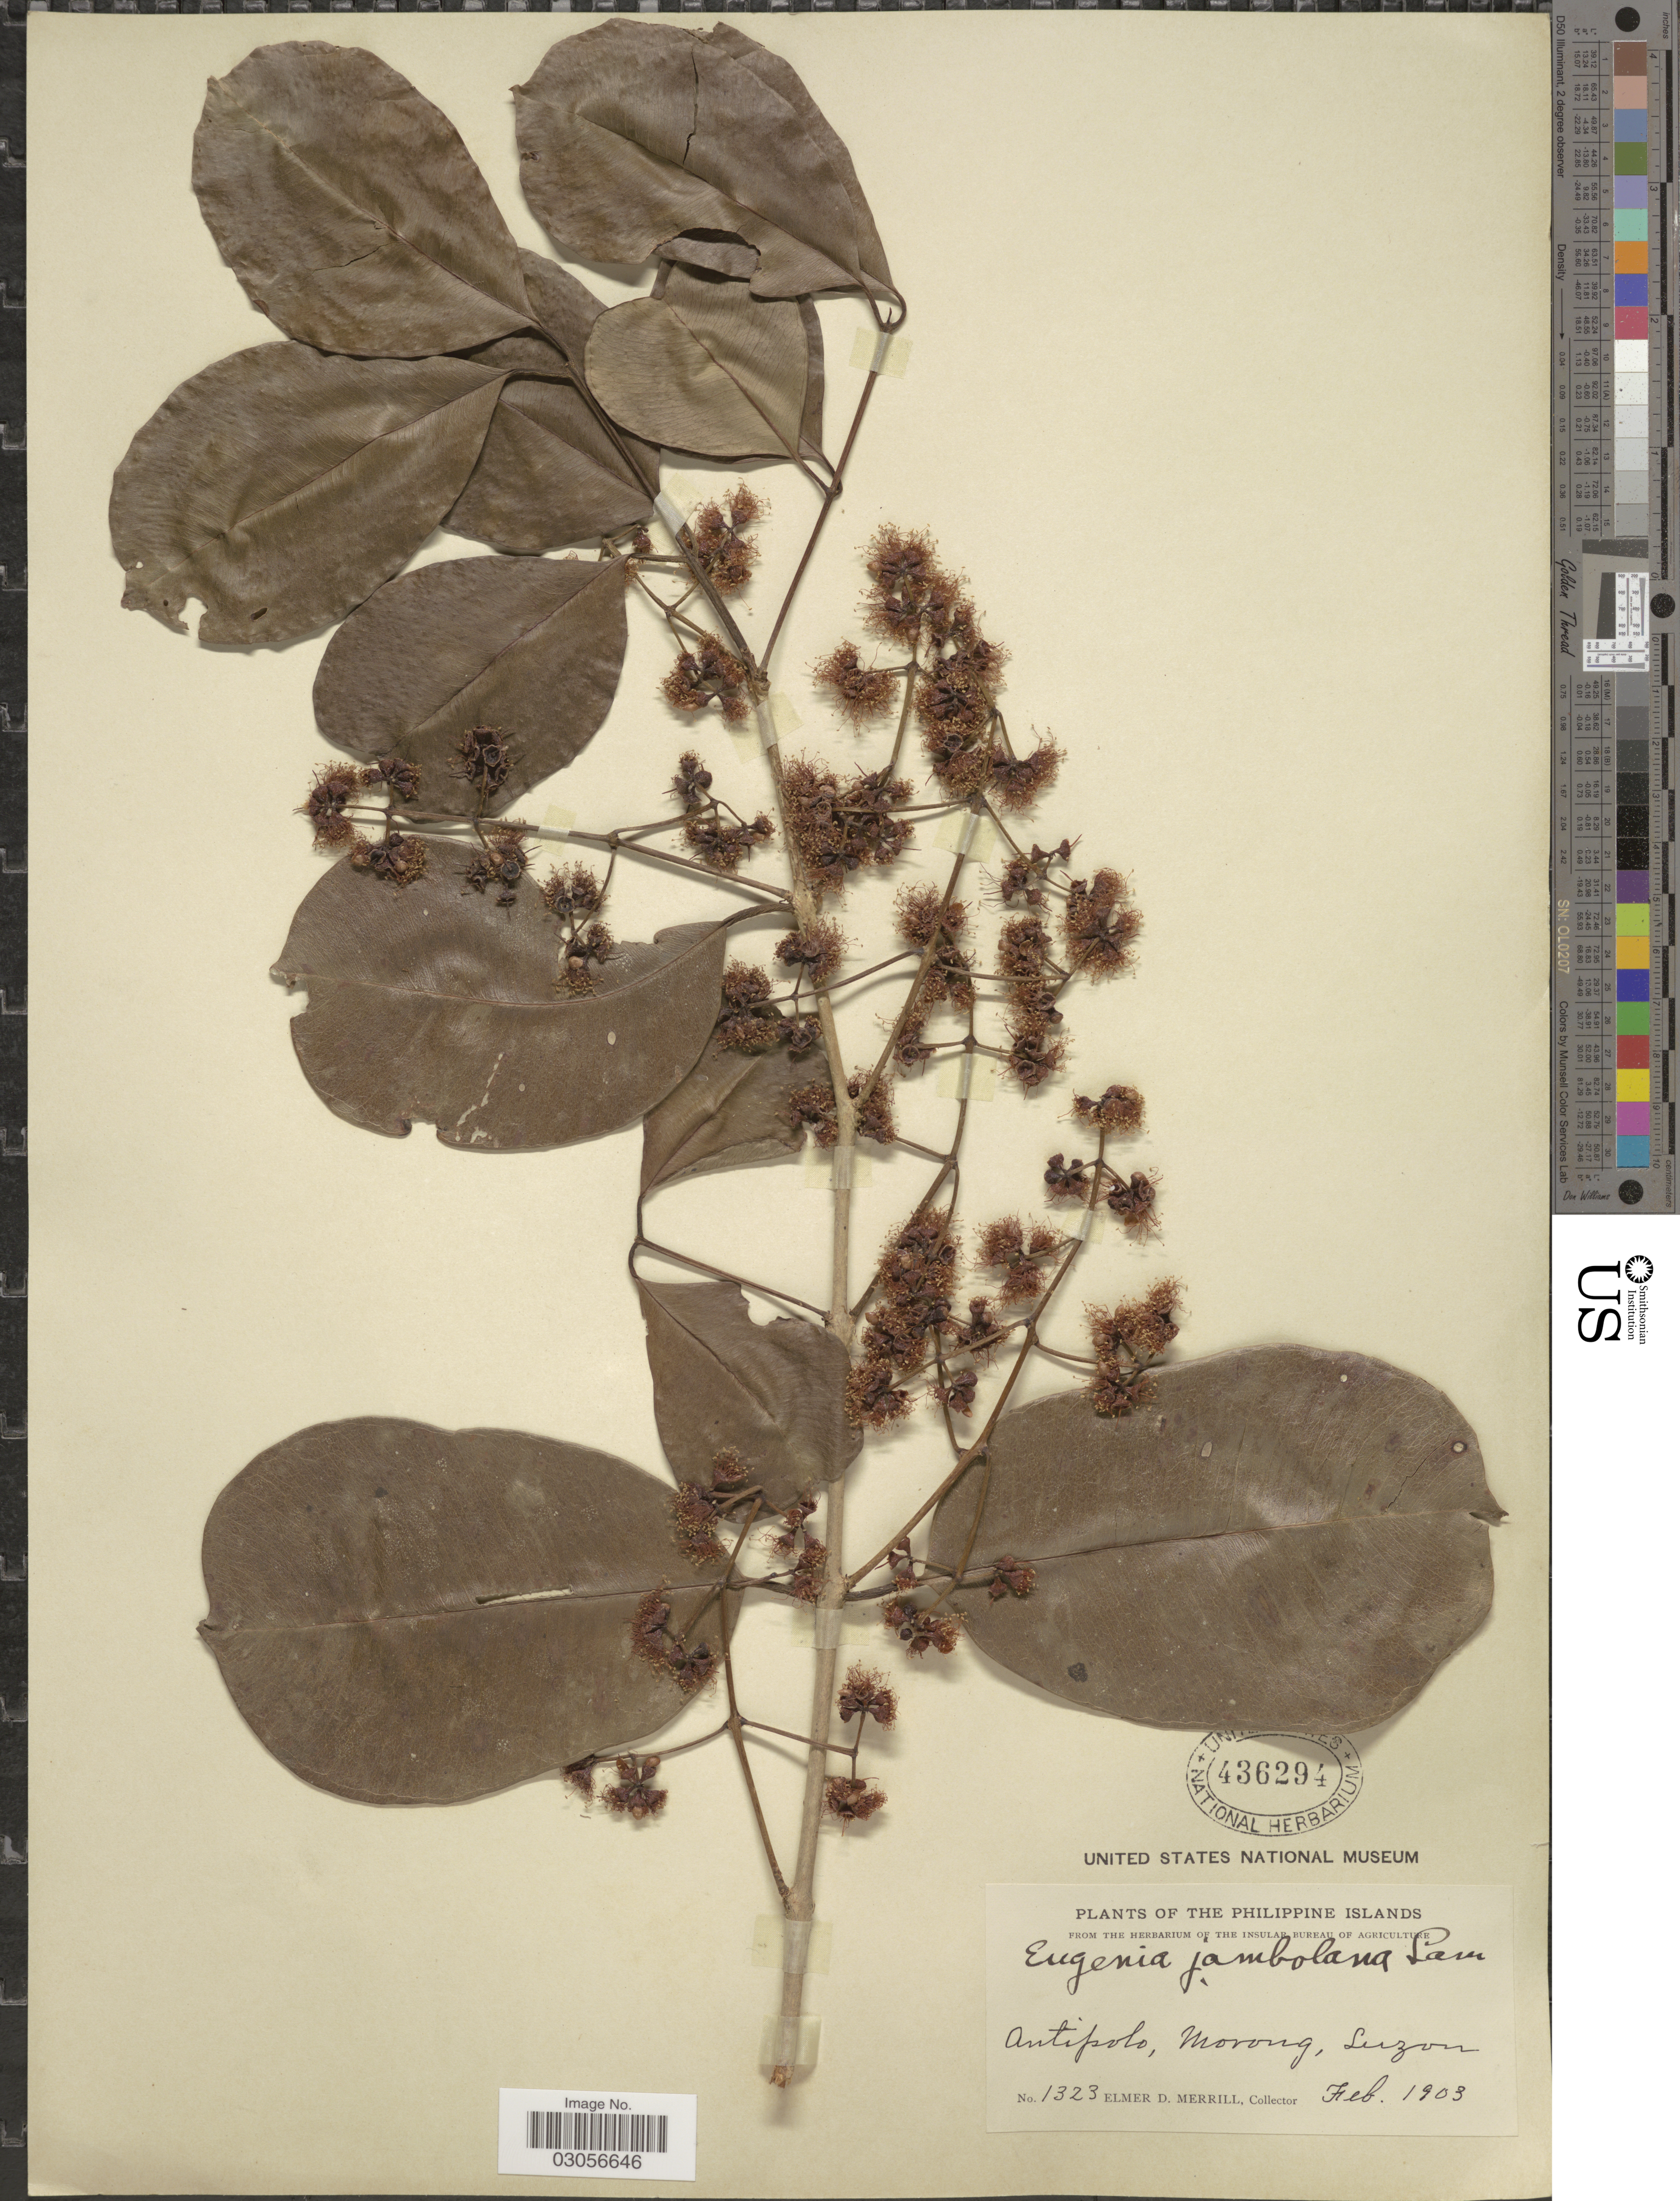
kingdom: Plantae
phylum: Tracheophyta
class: Magnoliopsida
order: Myrtales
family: Myrtaceae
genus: Syzygium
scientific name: Syzygium cumini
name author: (L.) Skeels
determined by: Strong, Mark T., (BOT), Smithsonian Institution - National Museum of Natural History (UNITED STATES)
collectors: E. D. Merrill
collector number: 1323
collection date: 1903-02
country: Philippines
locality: Philippine Islands. Antipolo, Morong, Luzon.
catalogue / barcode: US 436294